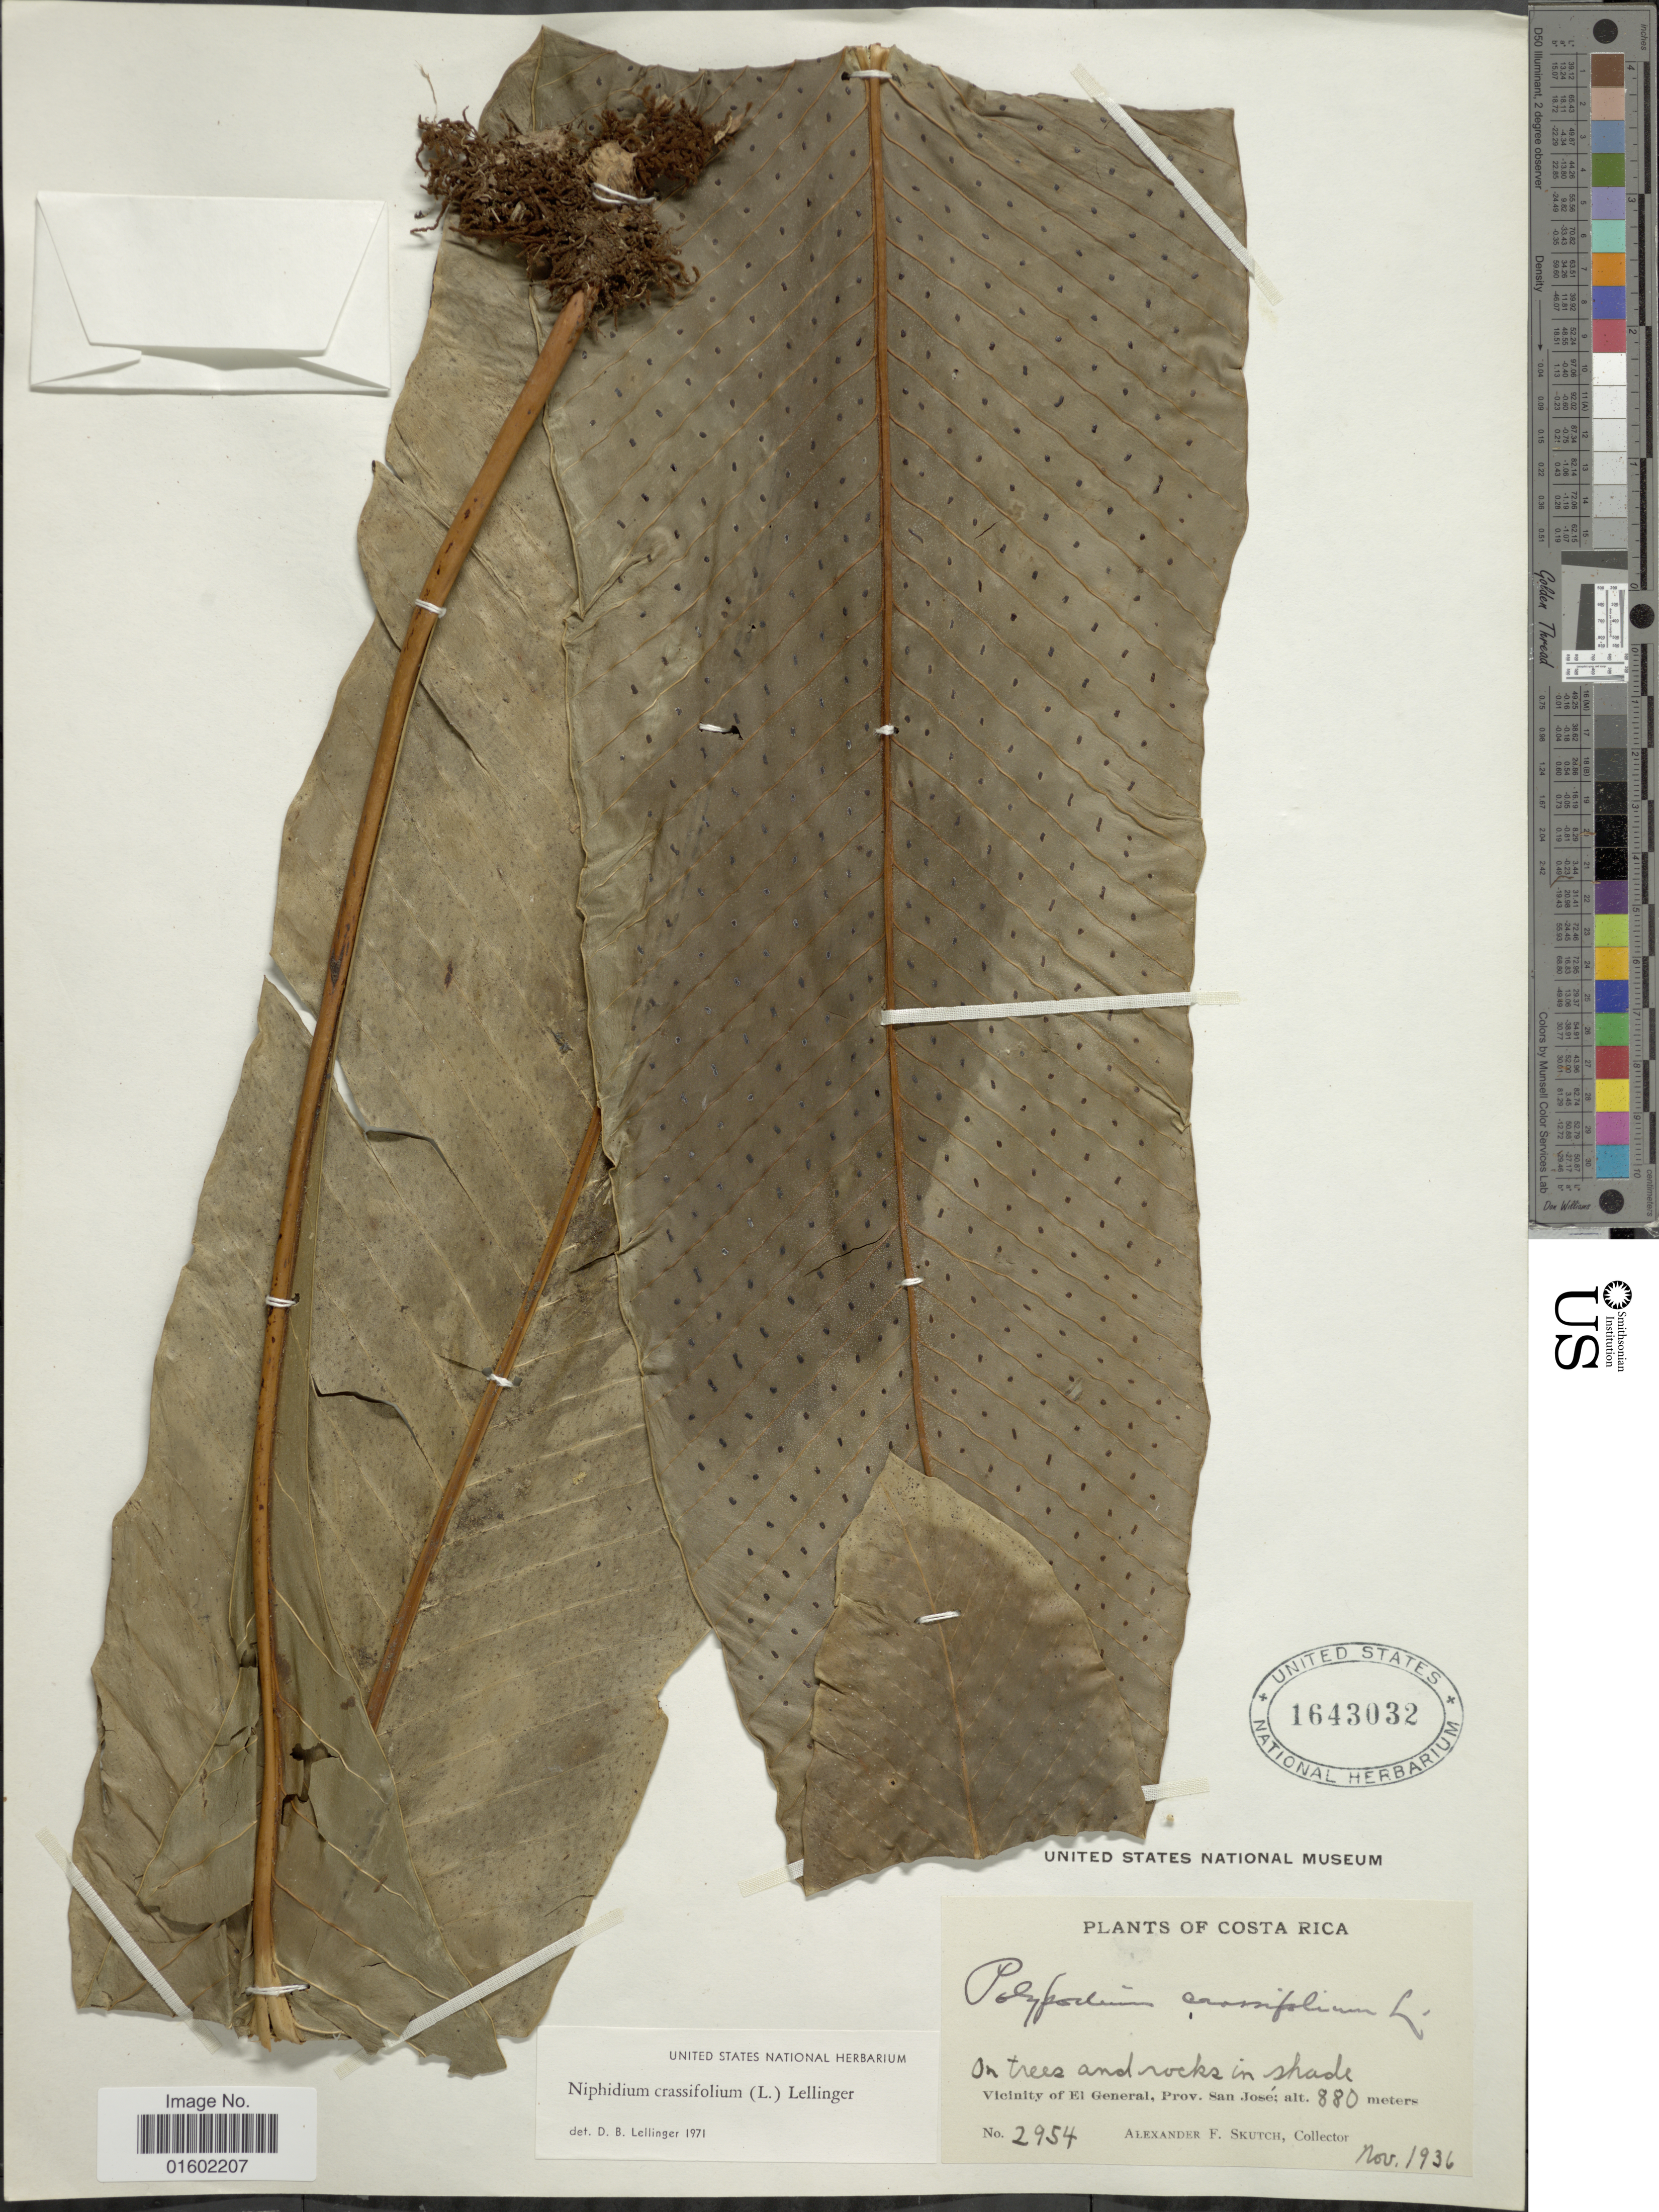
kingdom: Plantae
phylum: Tracheophyta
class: Polypodiopsida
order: Polypodiales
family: Polypodiaceae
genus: Niphidium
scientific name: Niphidium crassifolium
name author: (L.) Lellinger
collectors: A. F. Skutch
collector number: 2954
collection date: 1936-11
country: Costa Rica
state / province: San José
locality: Vicinity of El General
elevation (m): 880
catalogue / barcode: US 1643032